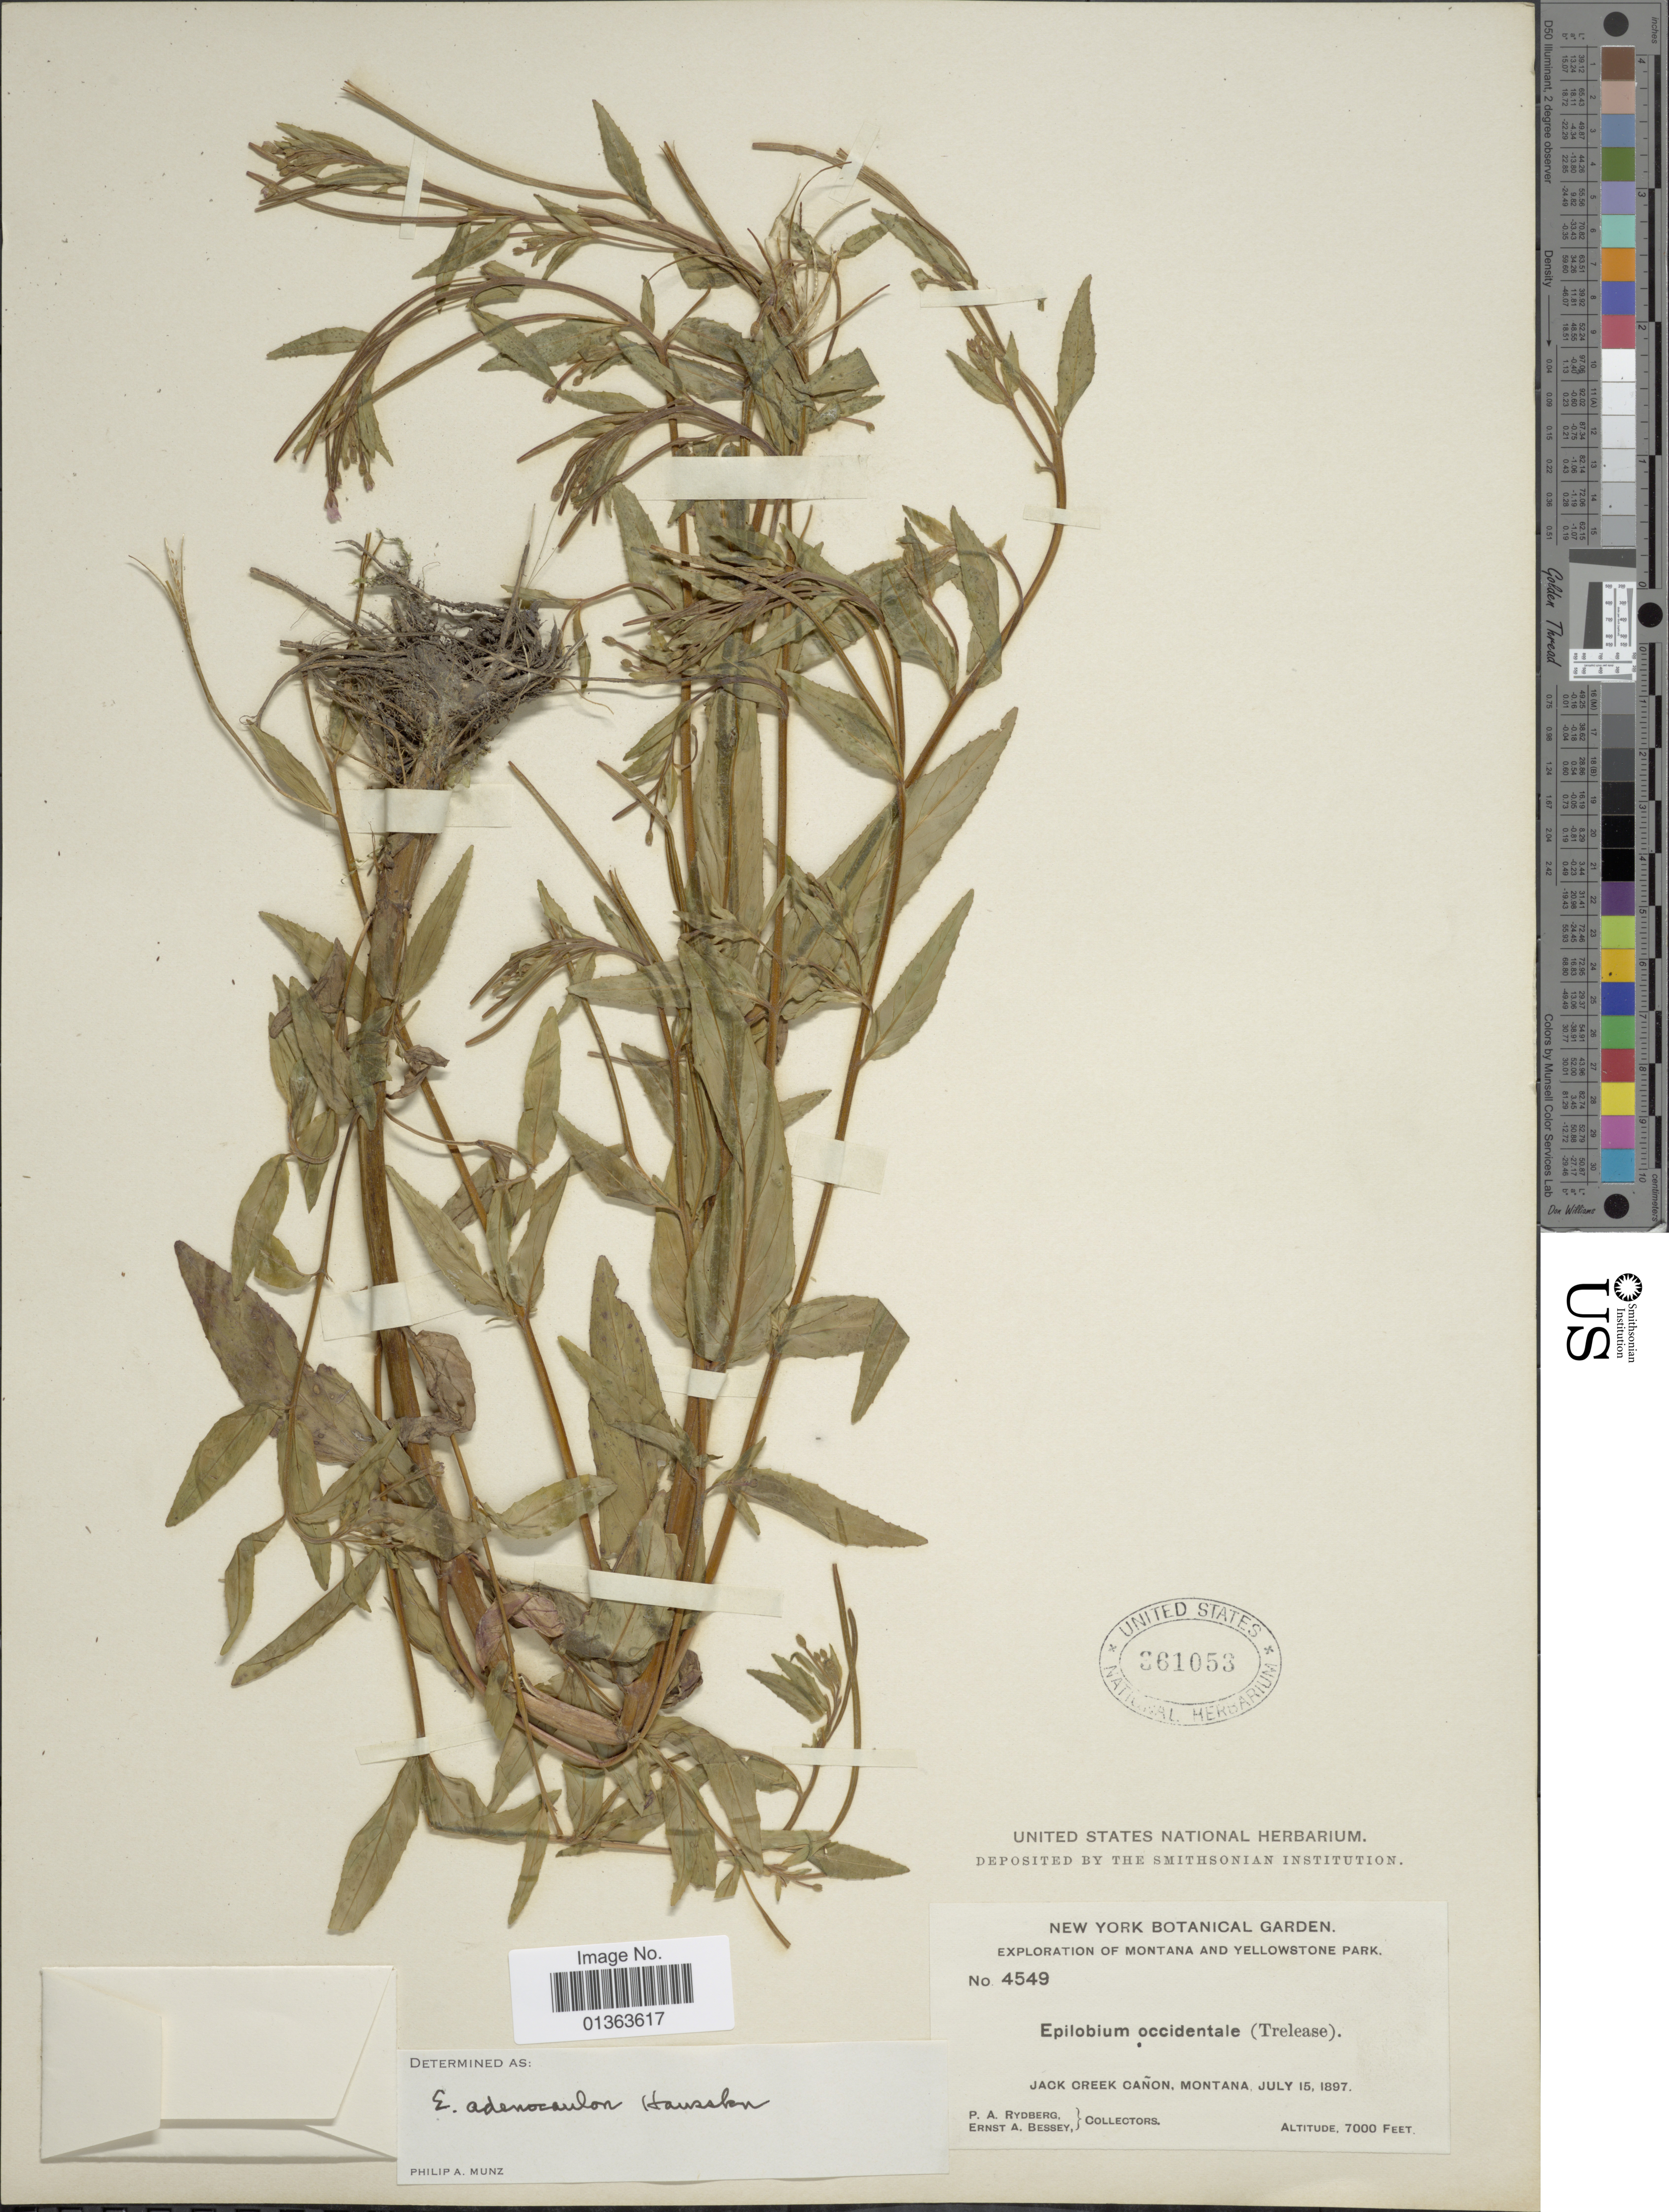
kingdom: Plantae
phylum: Tracheophyta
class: Magnoliopsida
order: Myrtales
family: Onagraceae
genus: Epilobium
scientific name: Epilobium ciliatum subsp. ciliatum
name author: Raf.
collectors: P. A. Rydberg & E. A. Bessey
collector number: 4549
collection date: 1897-07-15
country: United States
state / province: Montana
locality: Jack Creek Cañon.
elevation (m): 2134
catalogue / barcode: US 361053